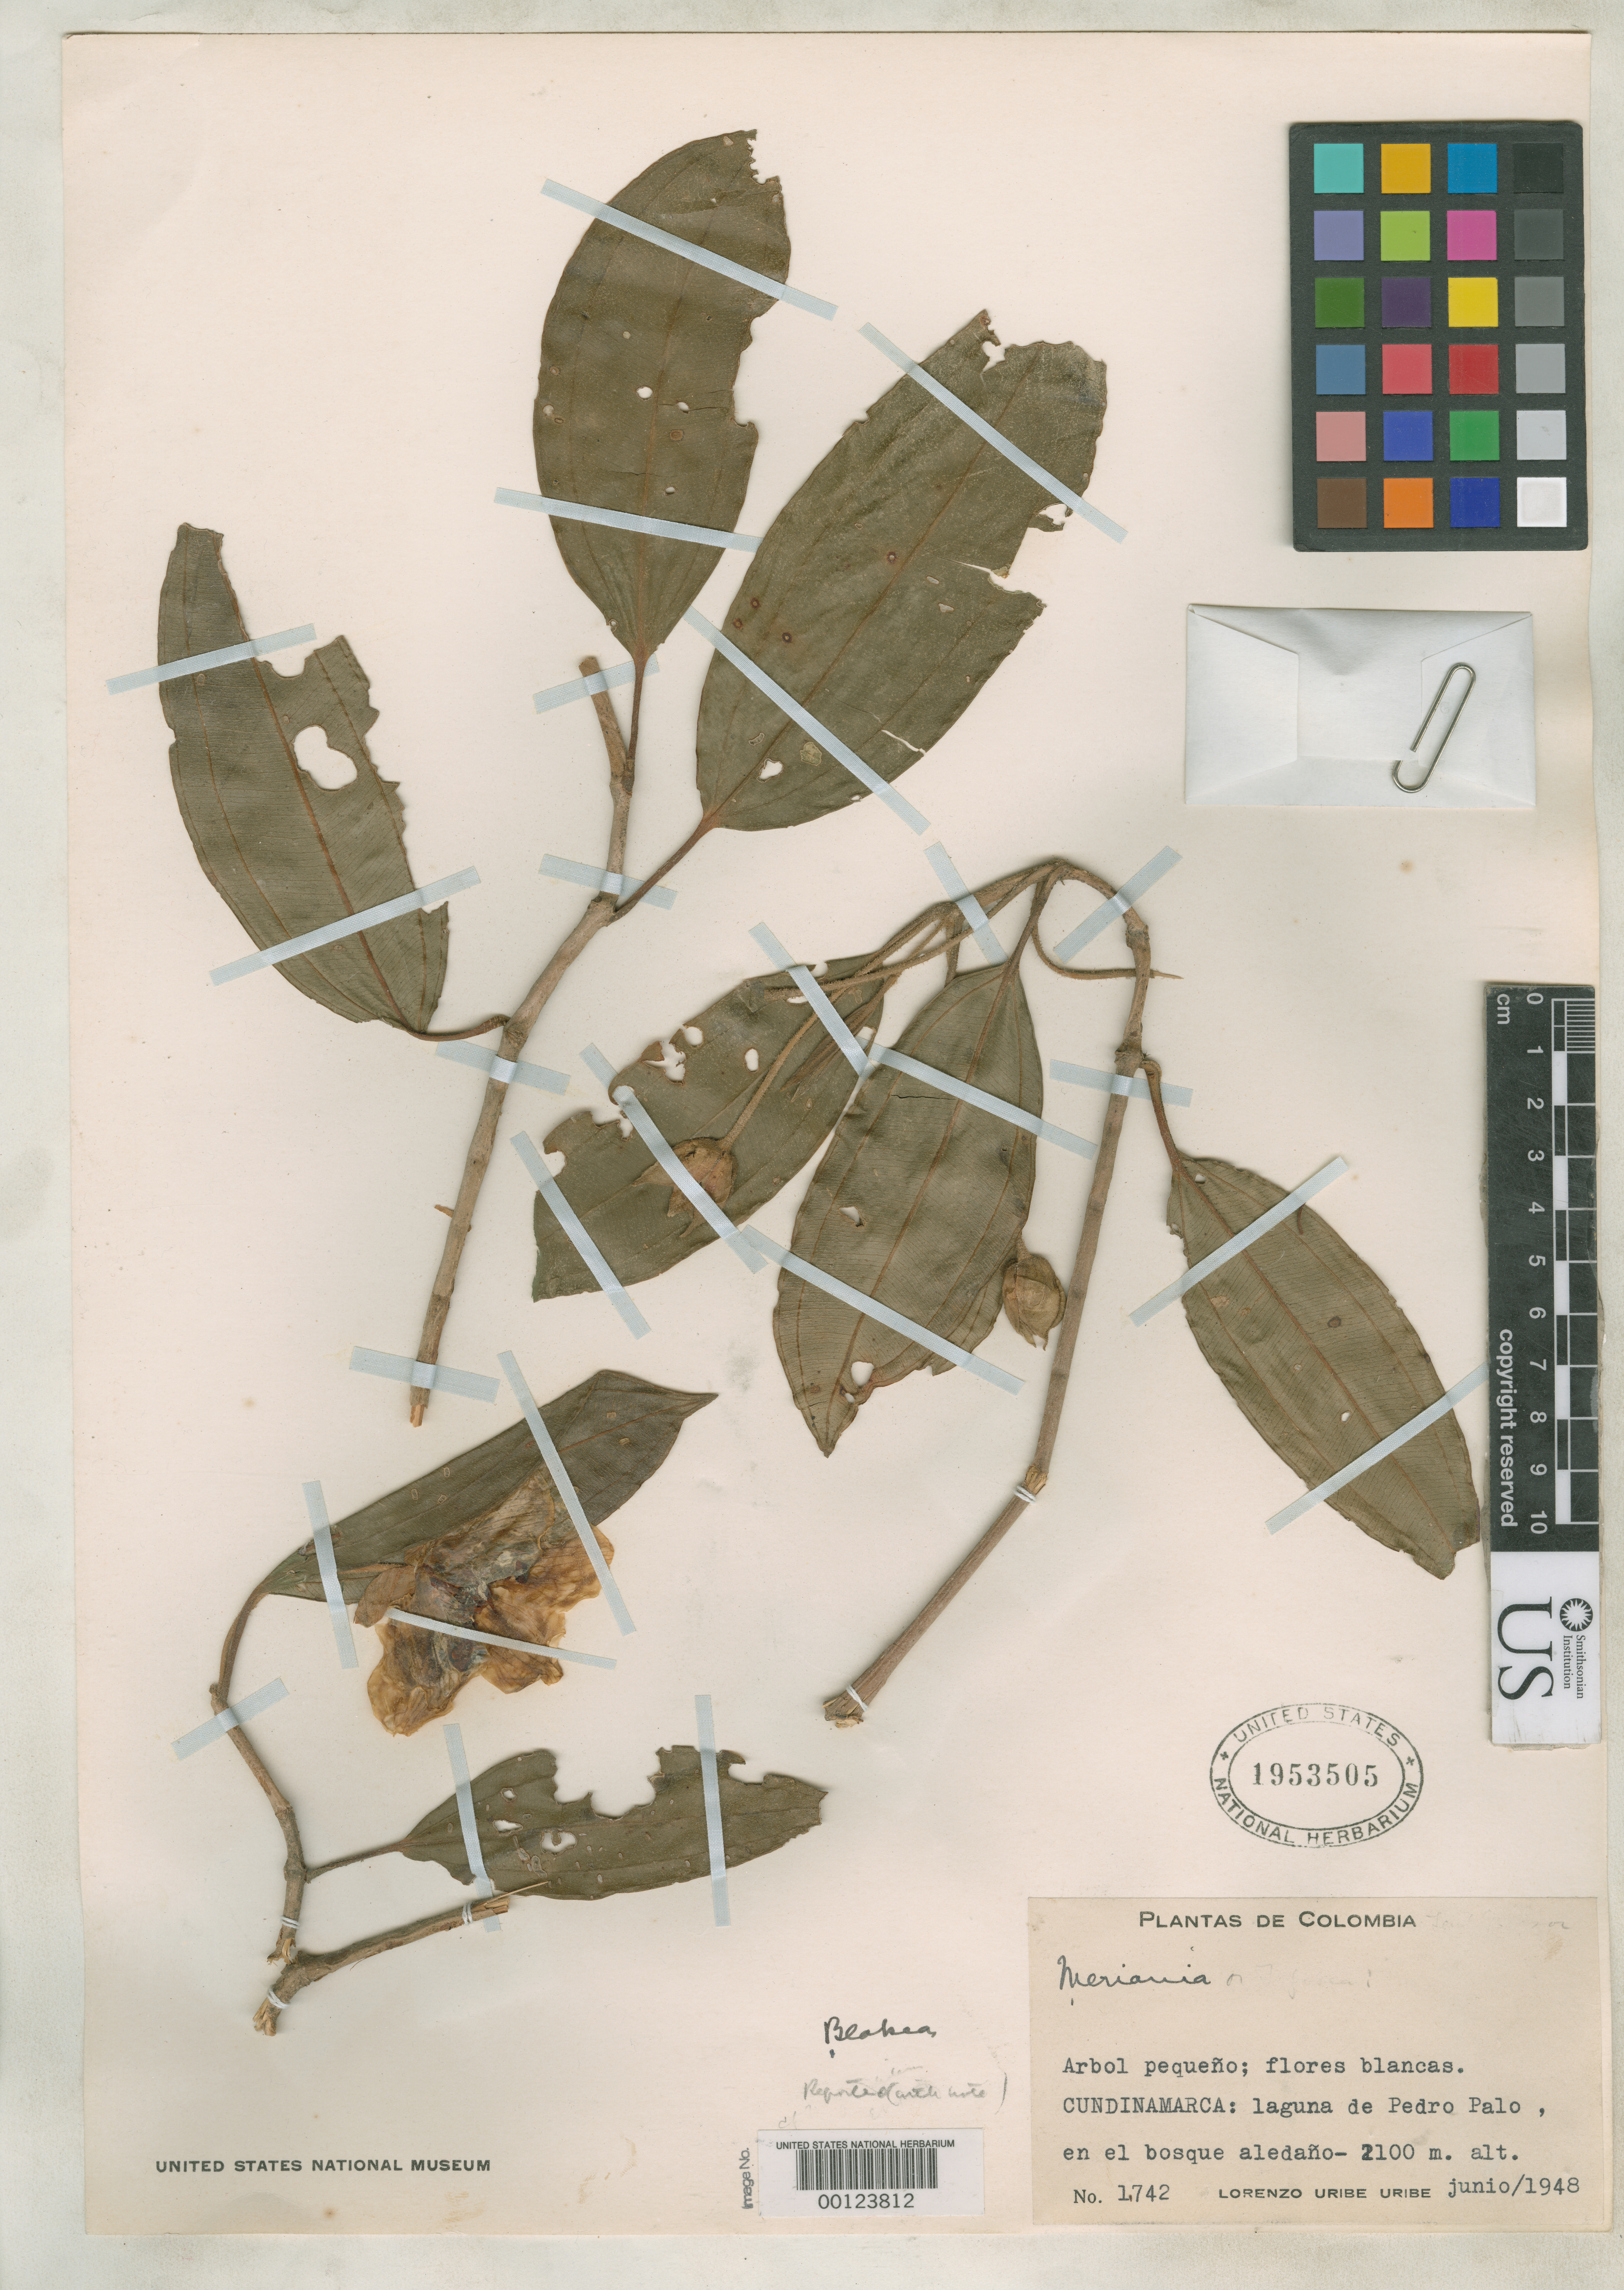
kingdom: Plantae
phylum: Tracheophyta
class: Magnoliopsida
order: Myrtales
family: Melastomataceae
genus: Blakea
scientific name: Blakea valenzuelae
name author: L. Uribe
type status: Isotype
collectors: L. Uribe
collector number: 1742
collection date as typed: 24 Jun 1948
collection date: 1948-06-24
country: Colombia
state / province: Cundinamarca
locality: Tena, Laguna de Pedro Palo.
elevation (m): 2100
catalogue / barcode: US 1953505